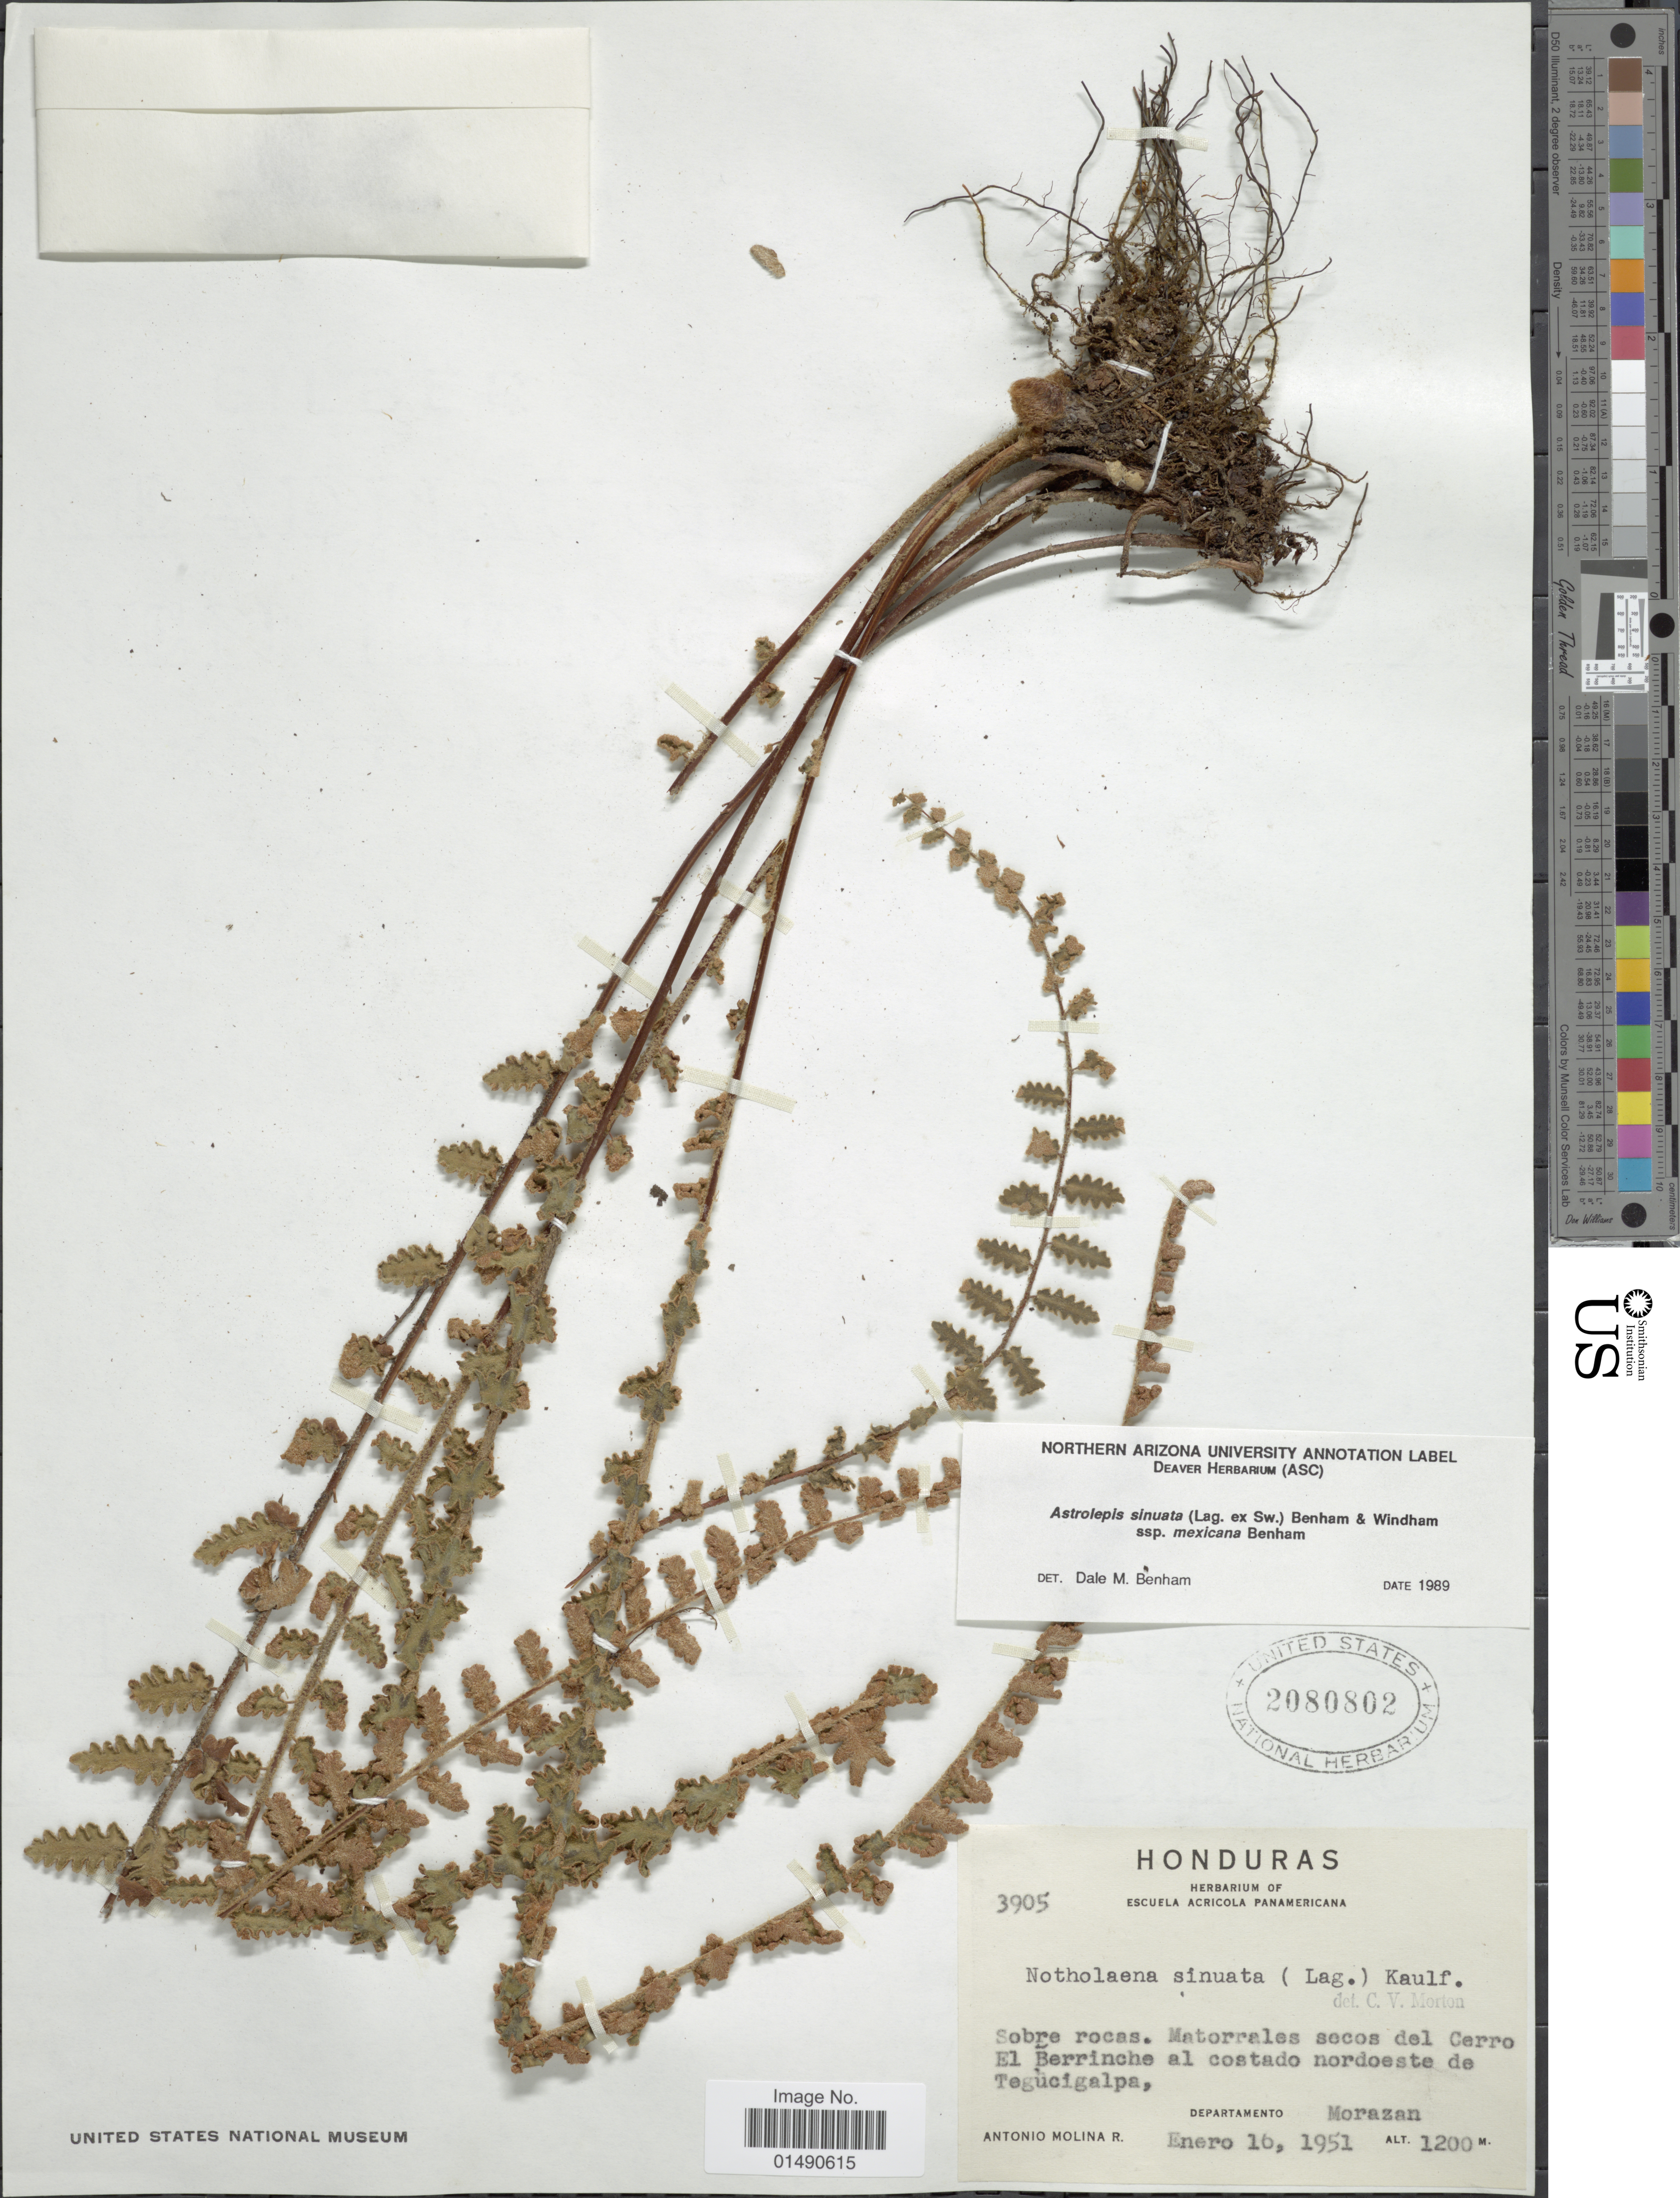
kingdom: Plantae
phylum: Tracheophyta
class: Polypodiopsida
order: Polypodiales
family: Pteridaceae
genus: Astrolepis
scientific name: Astrolepis sinuata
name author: (Lag. ex Sw.) D.M. Benham & Windham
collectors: A. Molina R.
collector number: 3905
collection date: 1951-01-16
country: Honduras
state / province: Fco. Morazán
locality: Sobre rocas, Matorrales secos del Cerro El Berrinche al costado nordoeste de Tegucigalpa, Departamento Morazan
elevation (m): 1200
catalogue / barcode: US 2080802